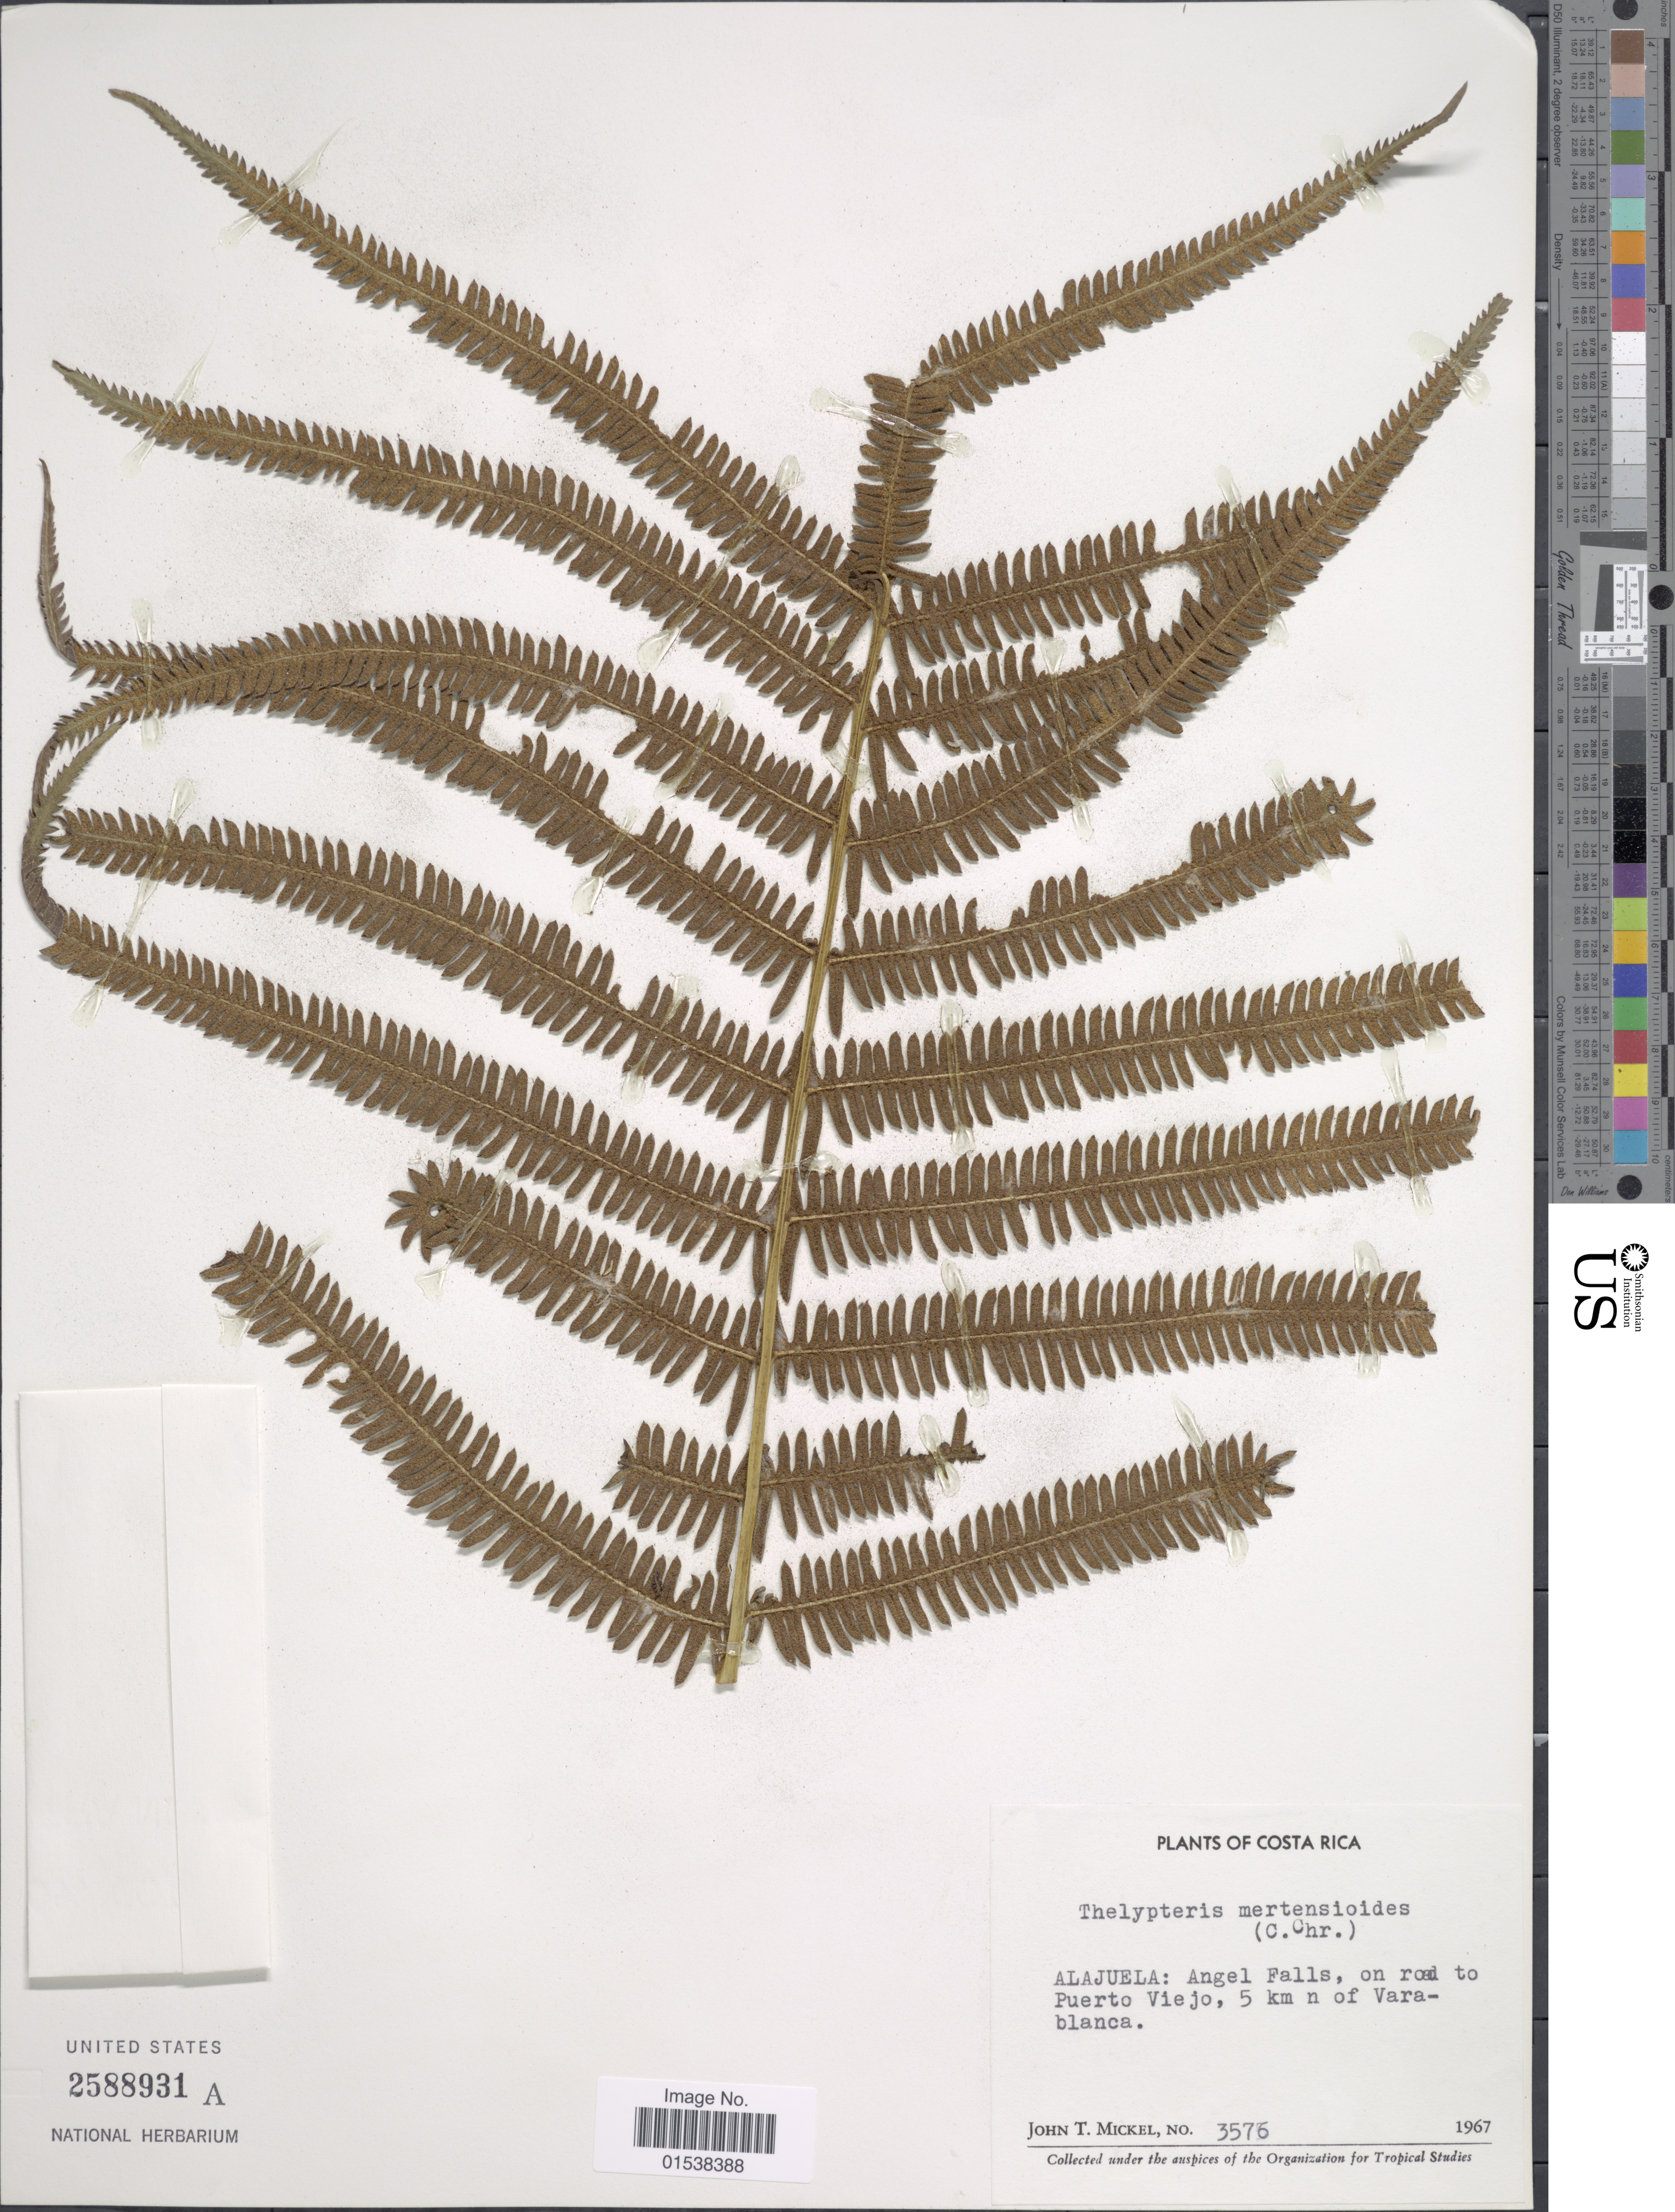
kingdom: Plantae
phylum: Tracheophyta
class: Polypodiopsida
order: Polypodiales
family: Thelypteridaceae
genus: Amauropelta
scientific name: Amauropelta mertensioides (C. Chr.) comb. nov., ined 2015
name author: (C. Chr.)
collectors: J. T. Mickel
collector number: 3576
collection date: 1967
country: Costa Rica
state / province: Alajuela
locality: Alajuela: Angel Falls, on road to Puerto Viejo, 5 km n of Varablanca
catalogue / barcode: US 2588931A